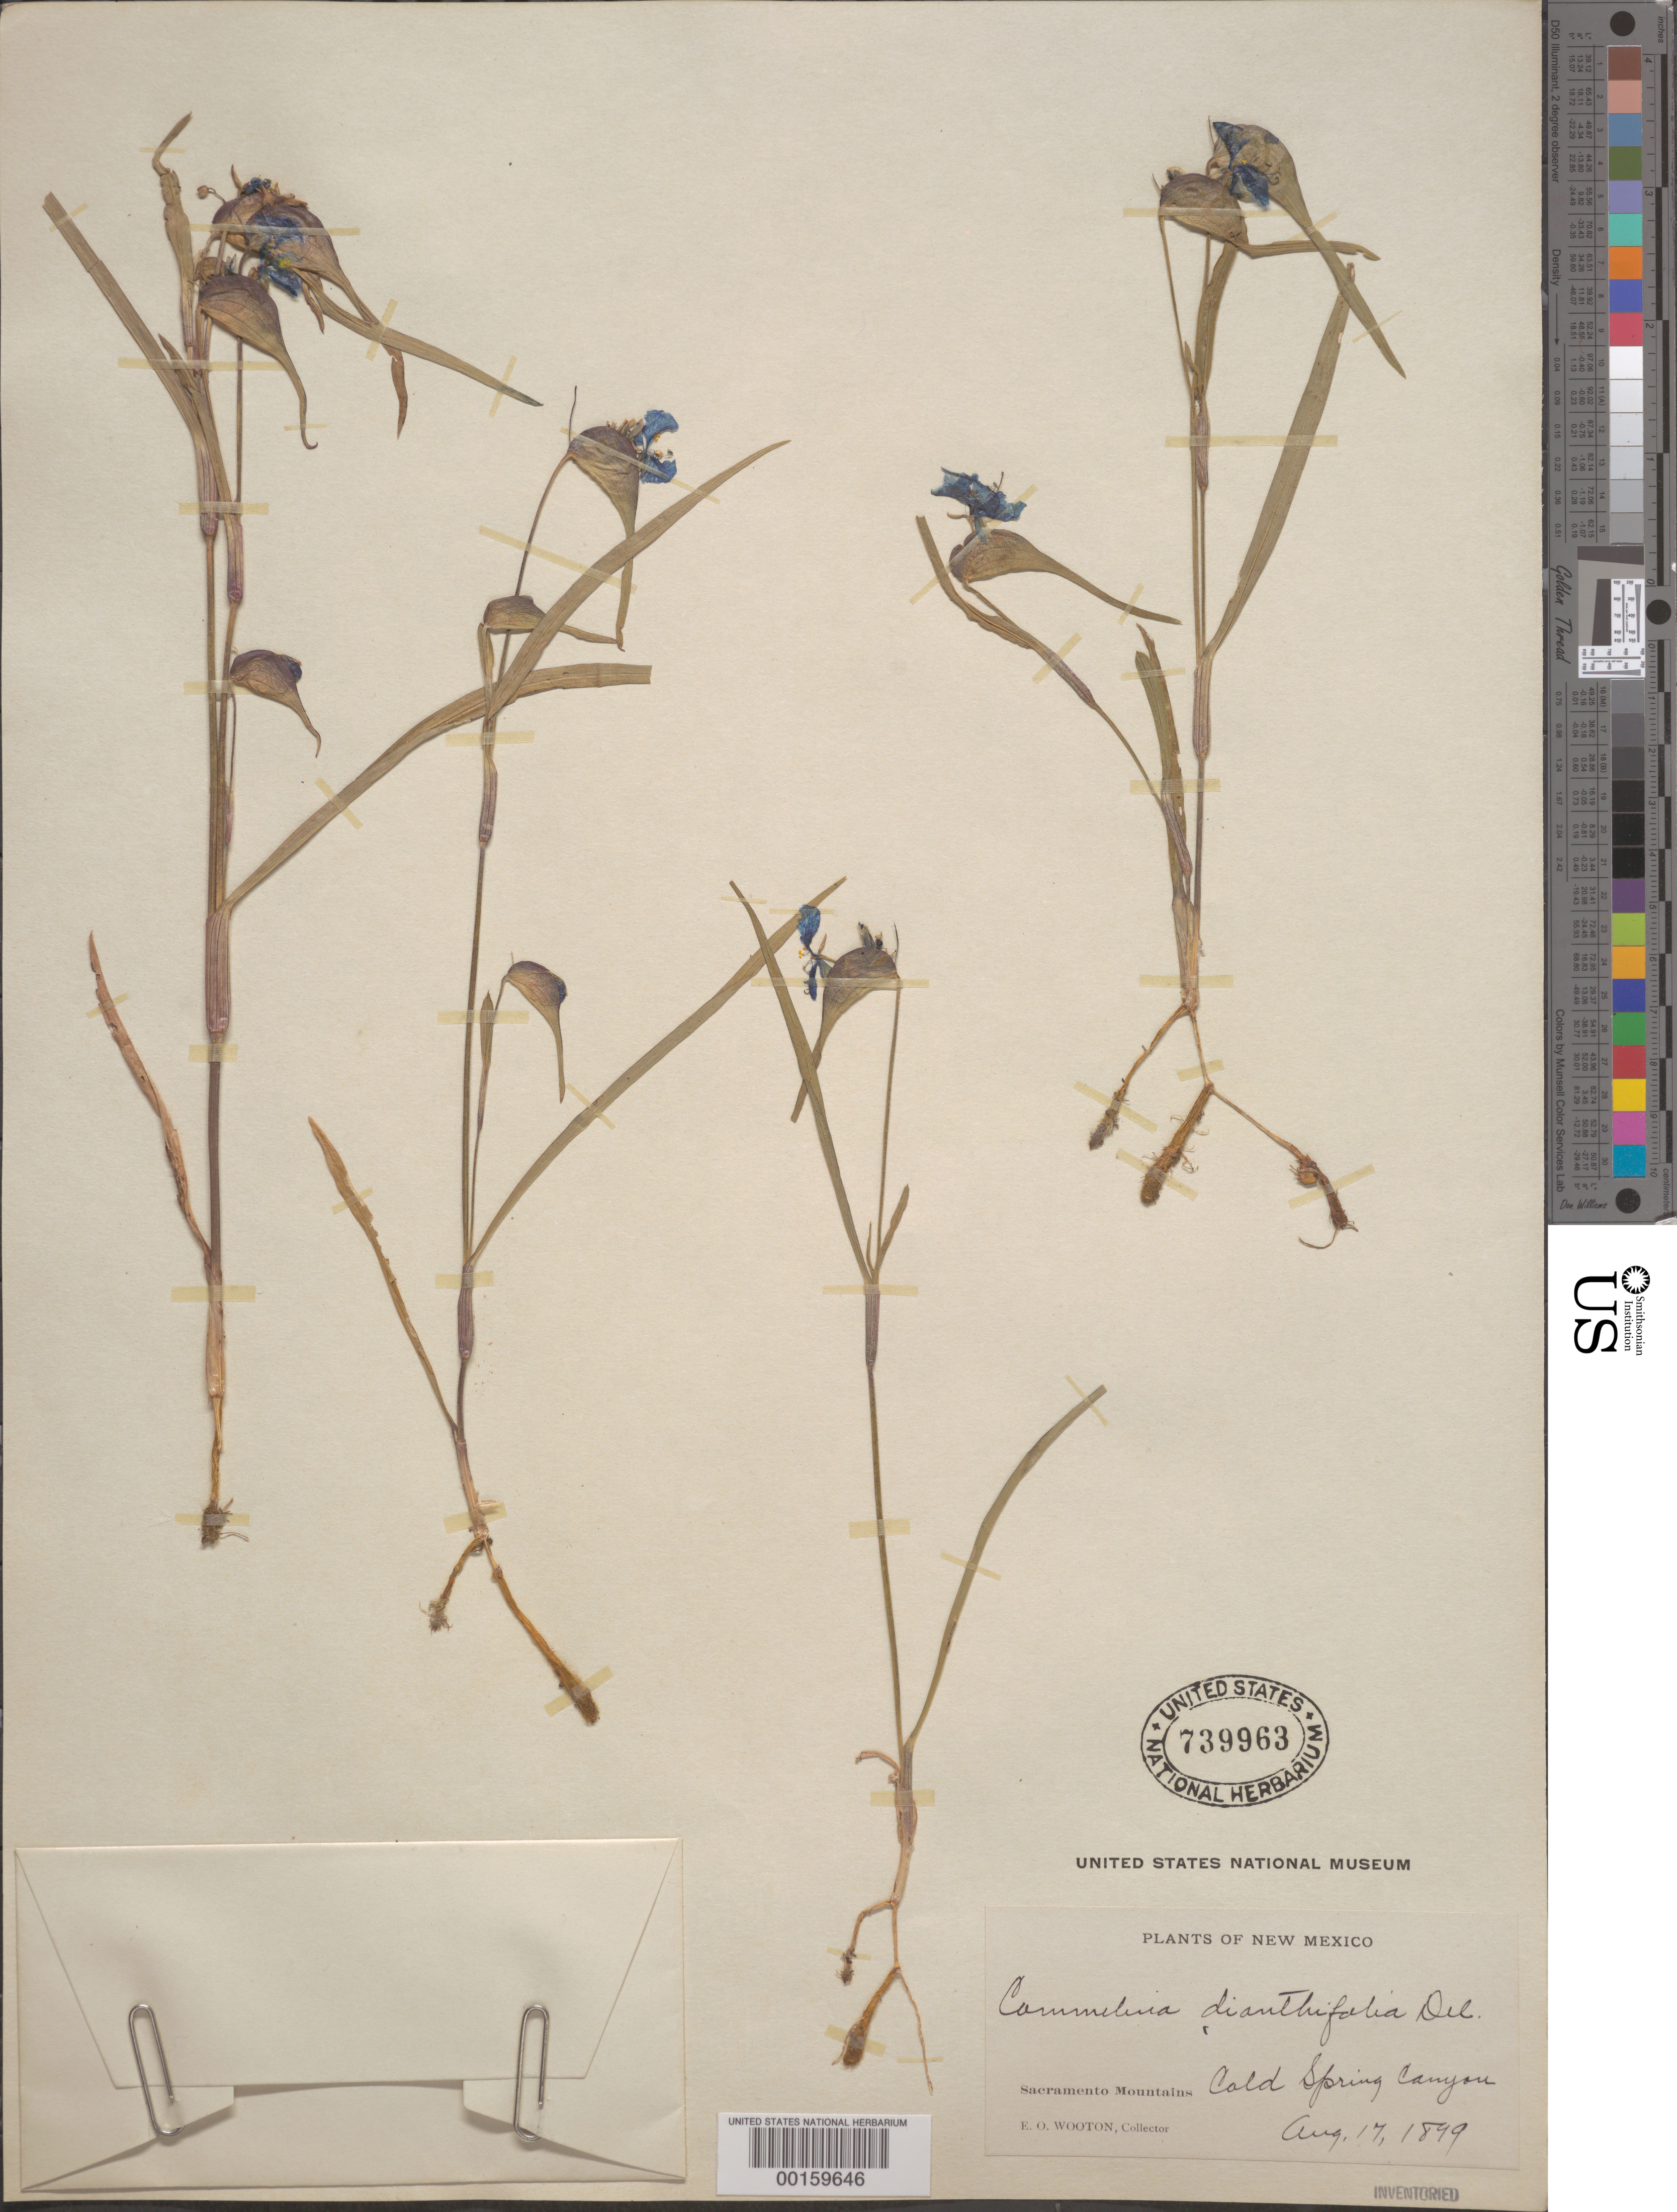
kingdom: Plantae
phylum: Tracheophyta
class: Liliopsida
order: Commelinales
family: Commelinaceae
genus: Commelina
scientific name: Commelina dianthifolia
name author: Redouté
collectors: E. O. Wooton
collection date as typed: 17 Aug 1899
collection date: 1899-08-17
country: United States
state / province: New Mexico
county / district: Otero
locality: Sacramento mts. cold spring canyon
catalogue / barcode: US 739963